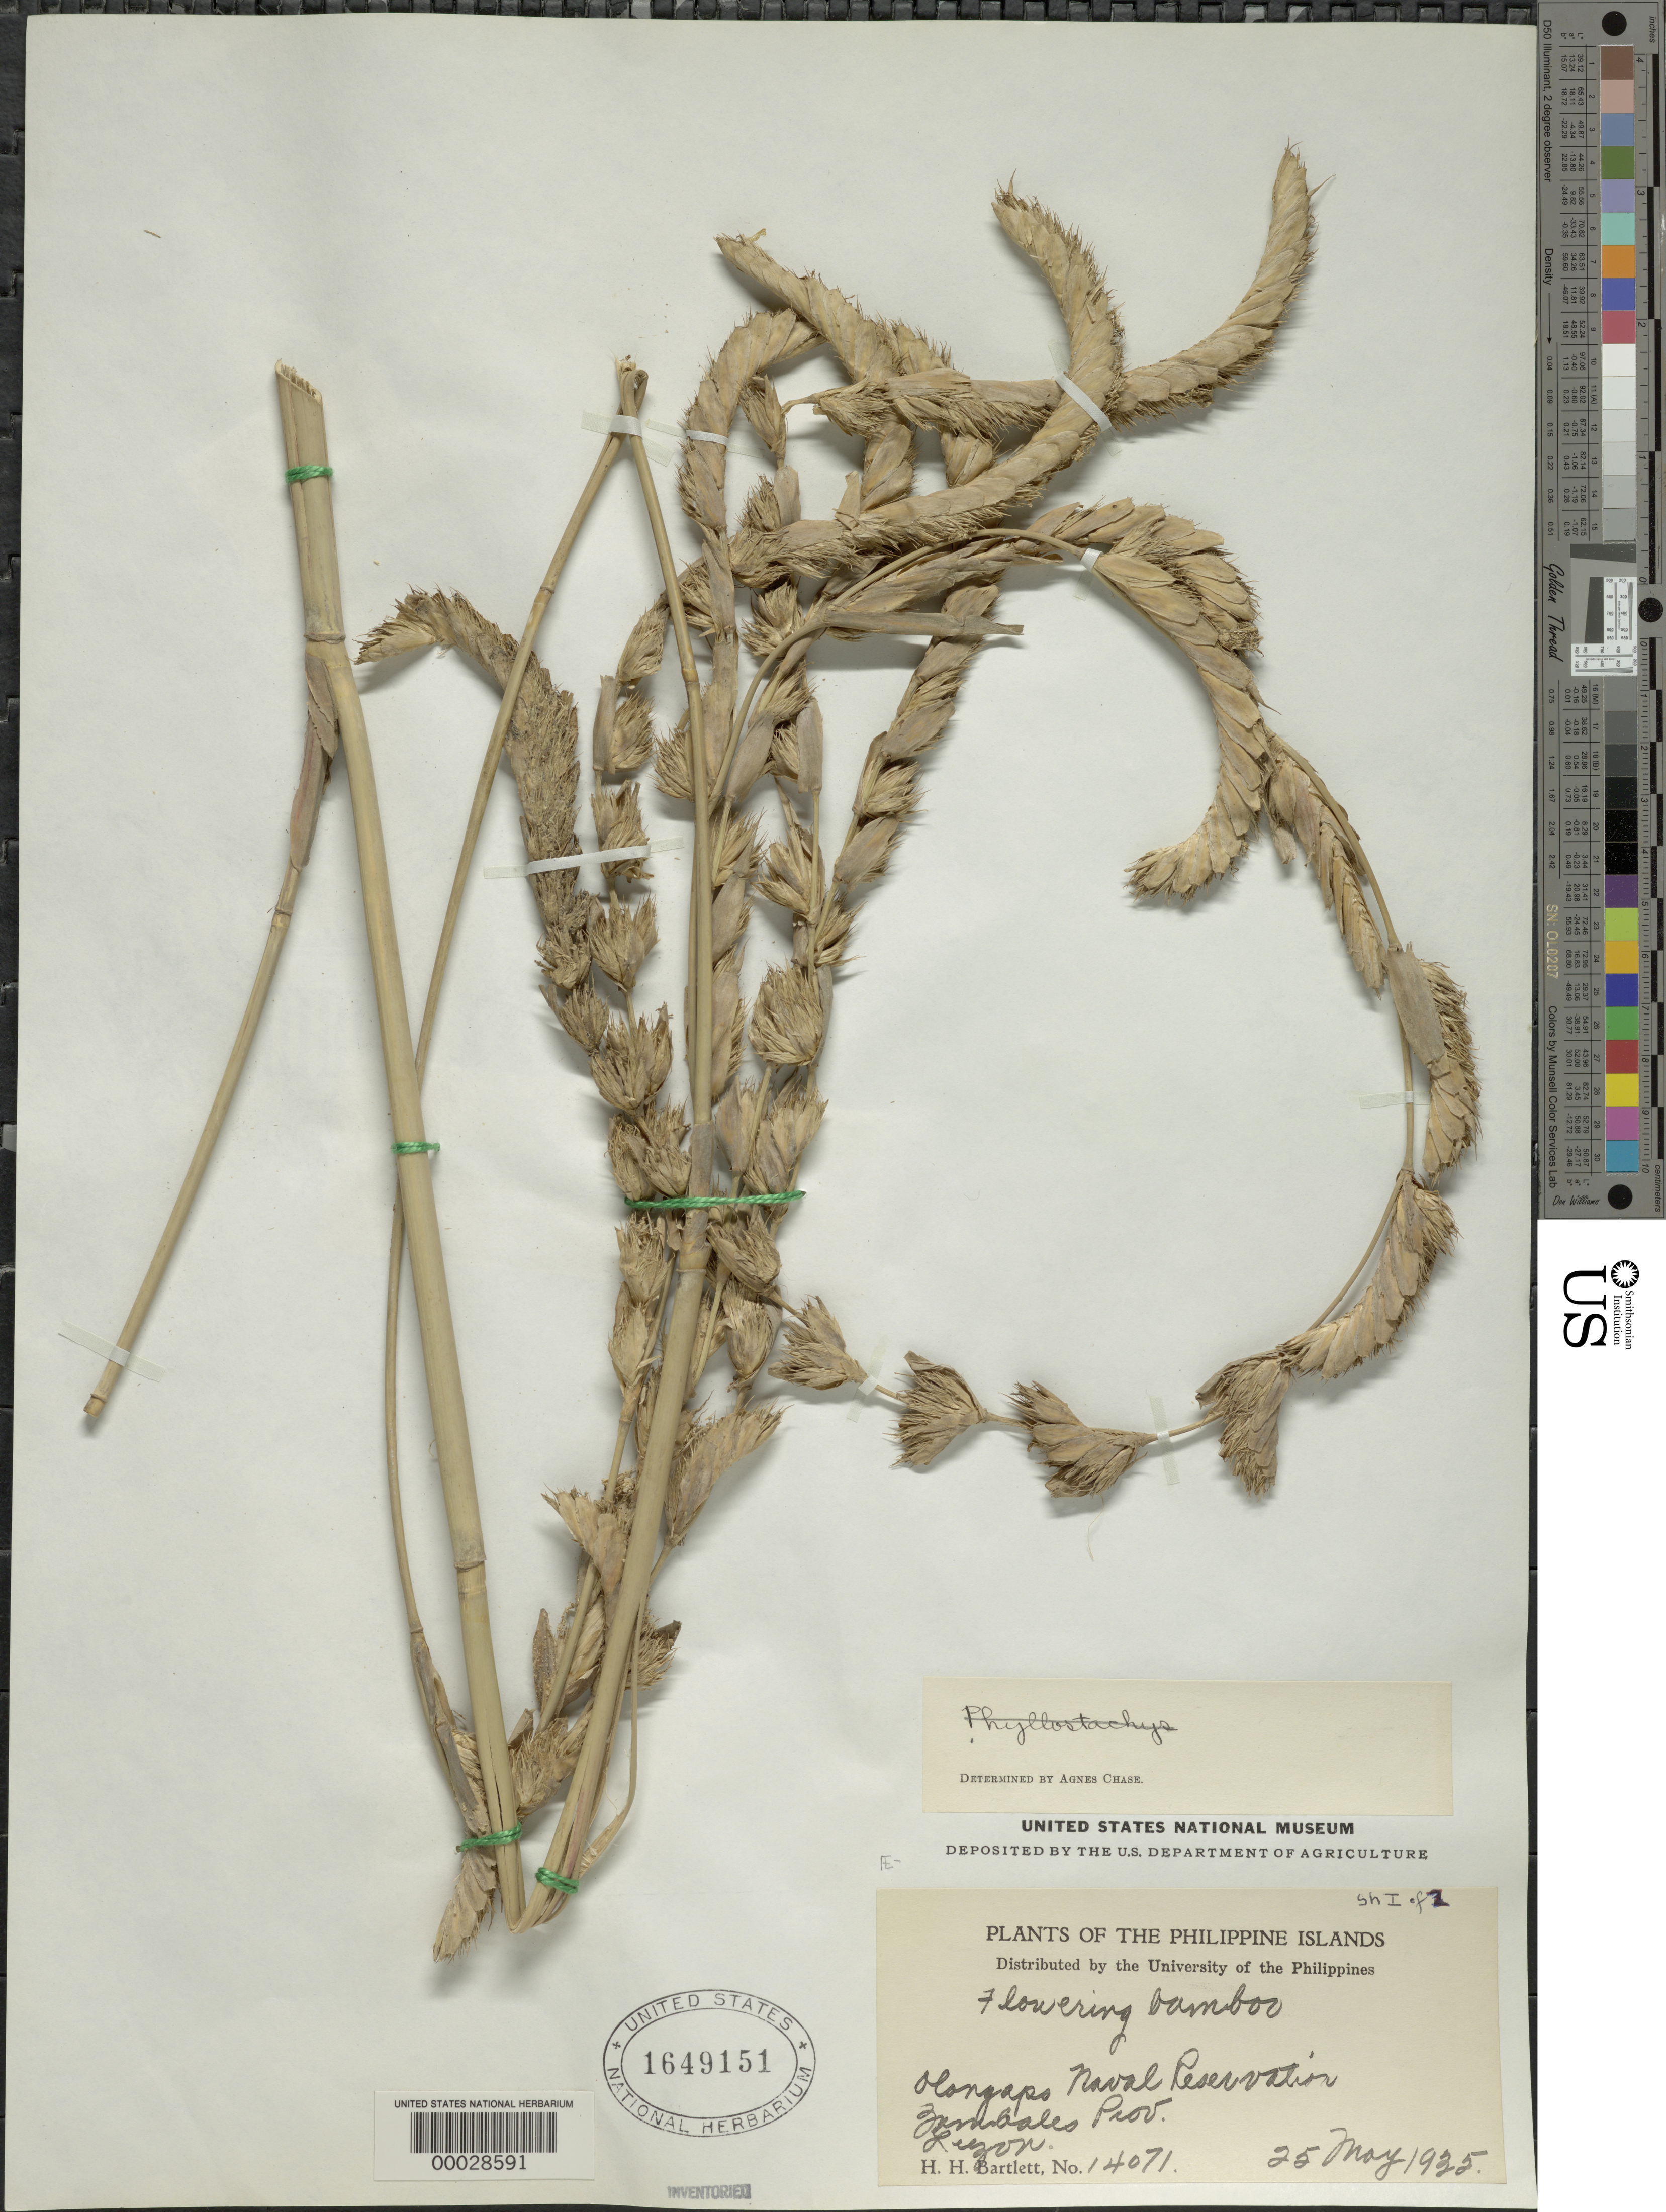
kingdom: Plantae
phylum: Tracheophyta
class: Liliopsida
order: Poales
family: Poaceae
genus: Melocanna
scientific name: Melocanna sp.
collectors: H. H. Bartlett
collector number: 14071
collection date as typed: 25 May 1935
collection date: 1935-05-25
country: Philippines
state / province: Central Luzon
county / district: Zambales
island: Luzon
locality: Olongapo naval reservation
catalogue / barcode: US 1649151